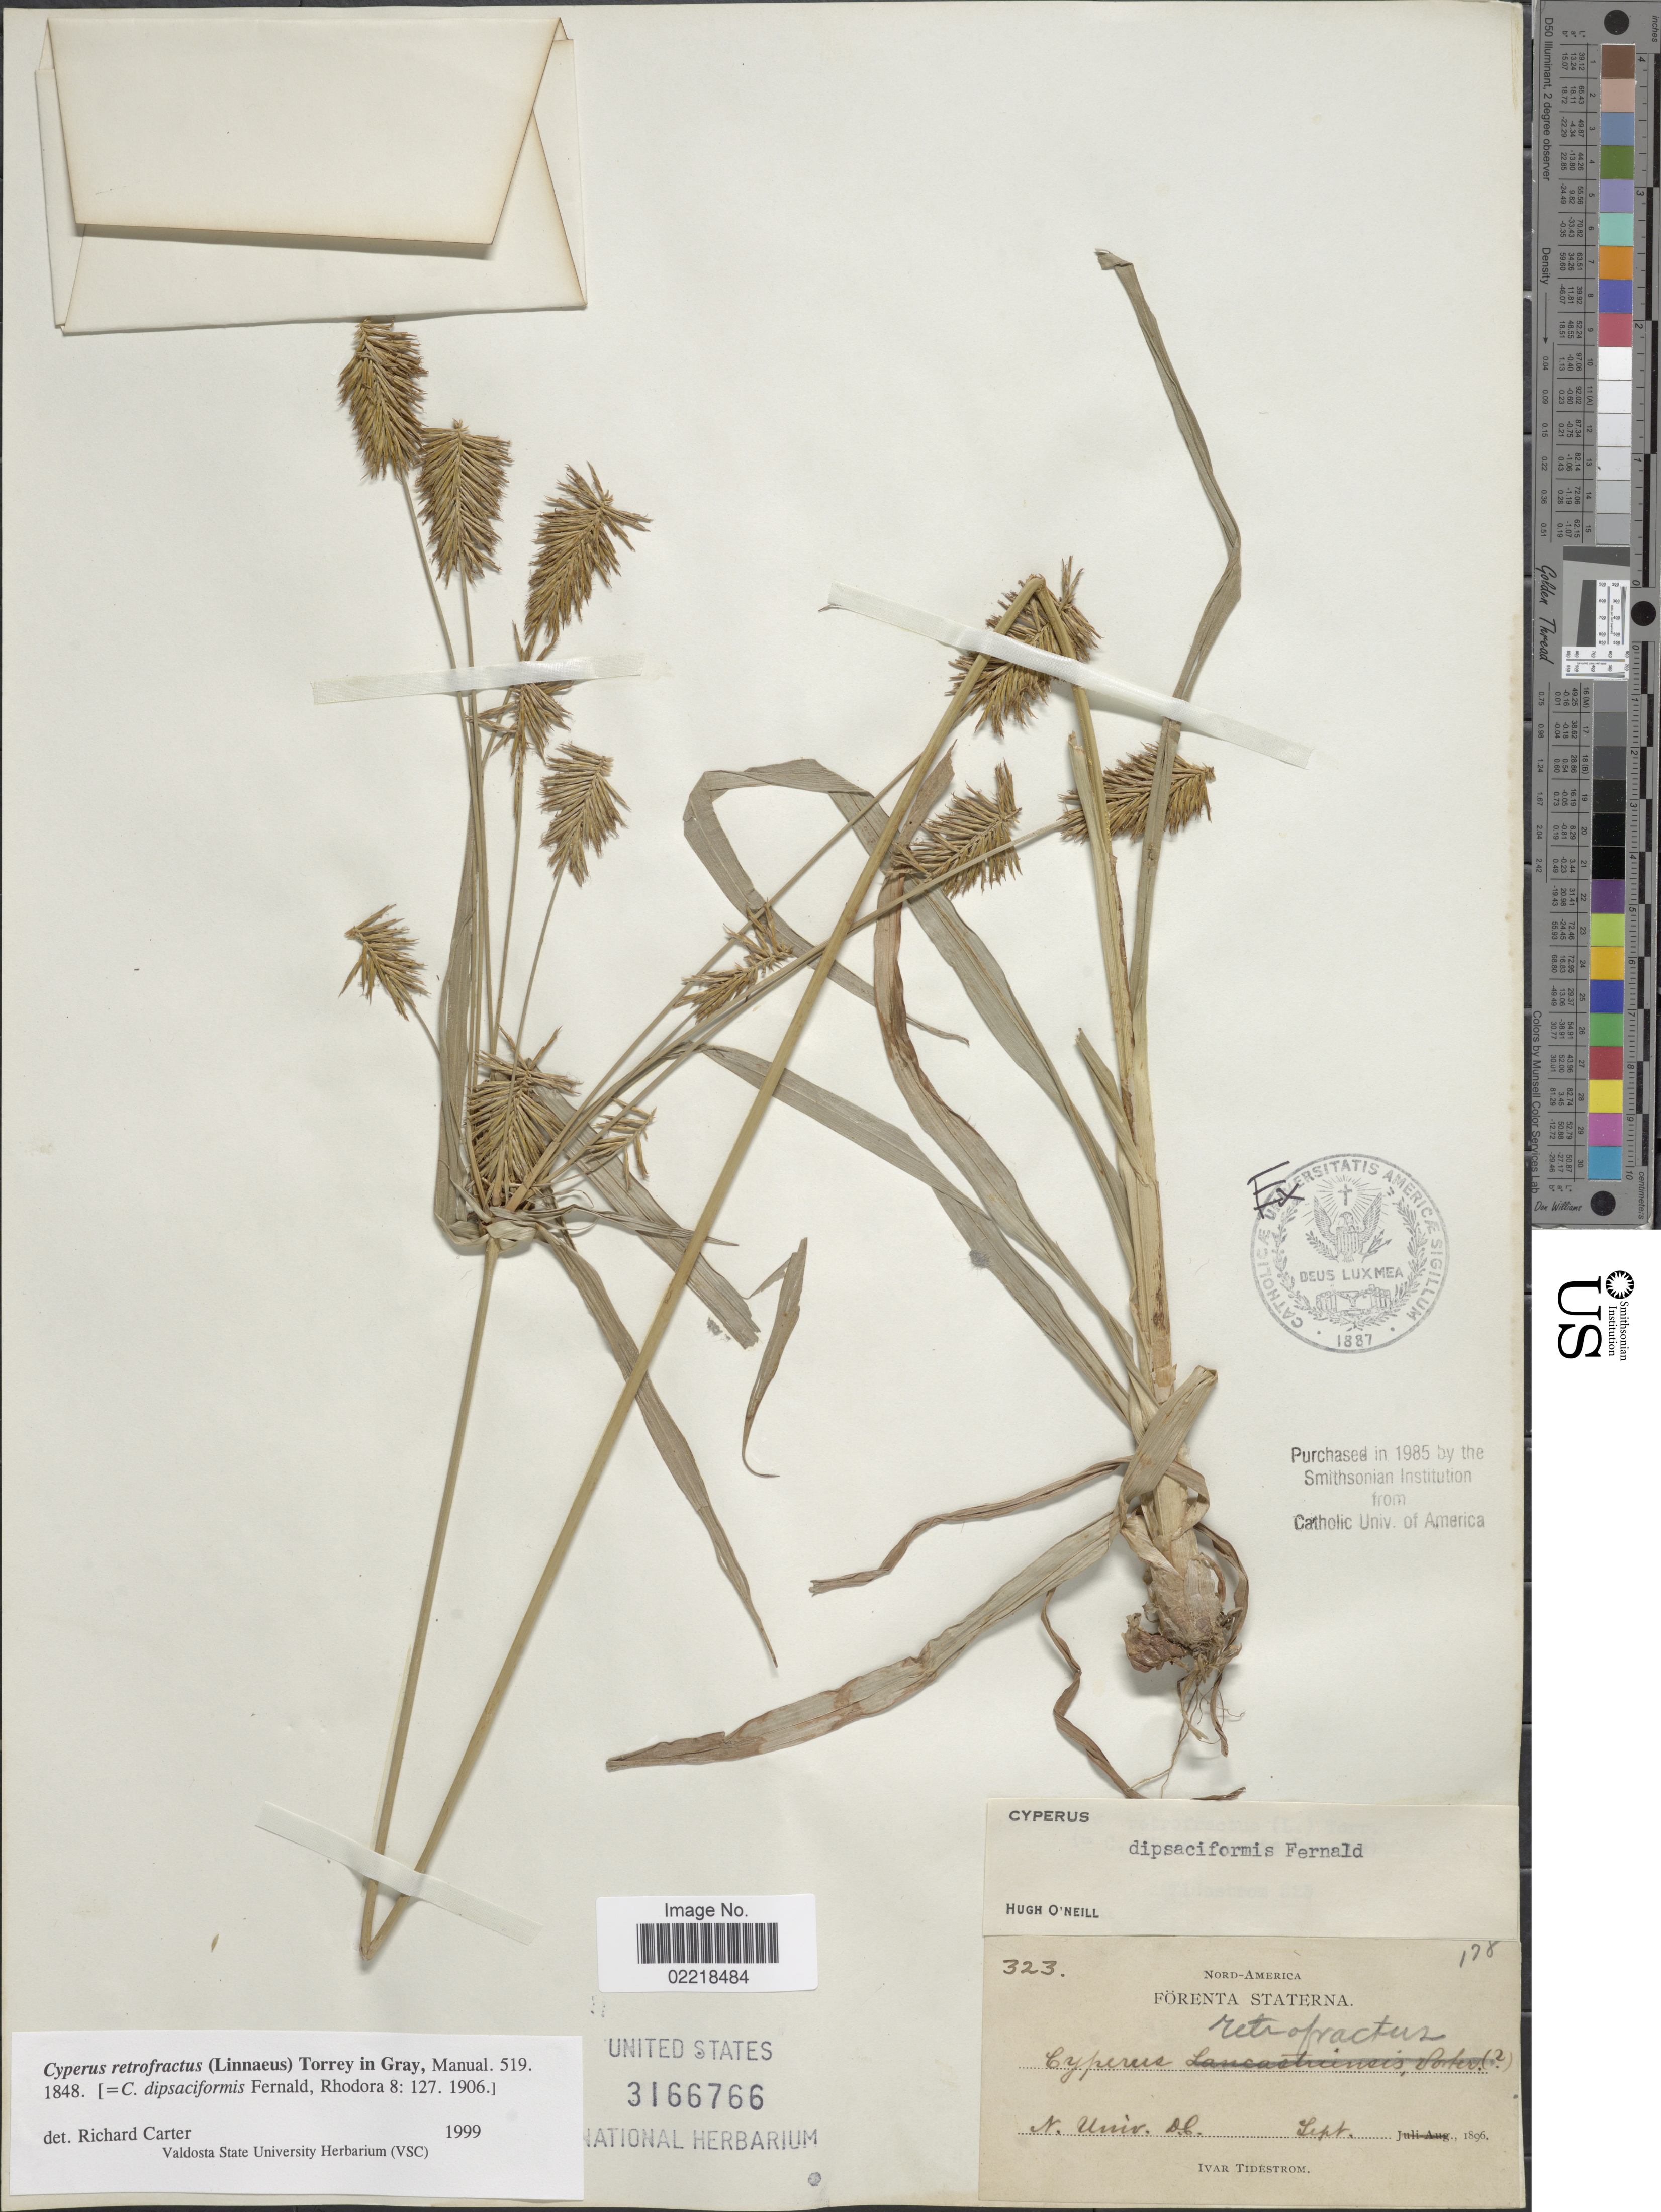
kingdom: Plantae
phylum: Tracheophyta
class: Liliopsida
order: Poales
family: Cyperaceae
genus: Cyperus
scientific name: Cyperus retrofractus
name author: (L.) Torr.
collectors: I. F. Tidestrom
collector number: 323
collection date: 1896-09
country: United States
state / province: District of Columbia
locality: Nord-America, Forenta Staterna, N. Univ. D.C.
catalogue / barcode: US 3166766